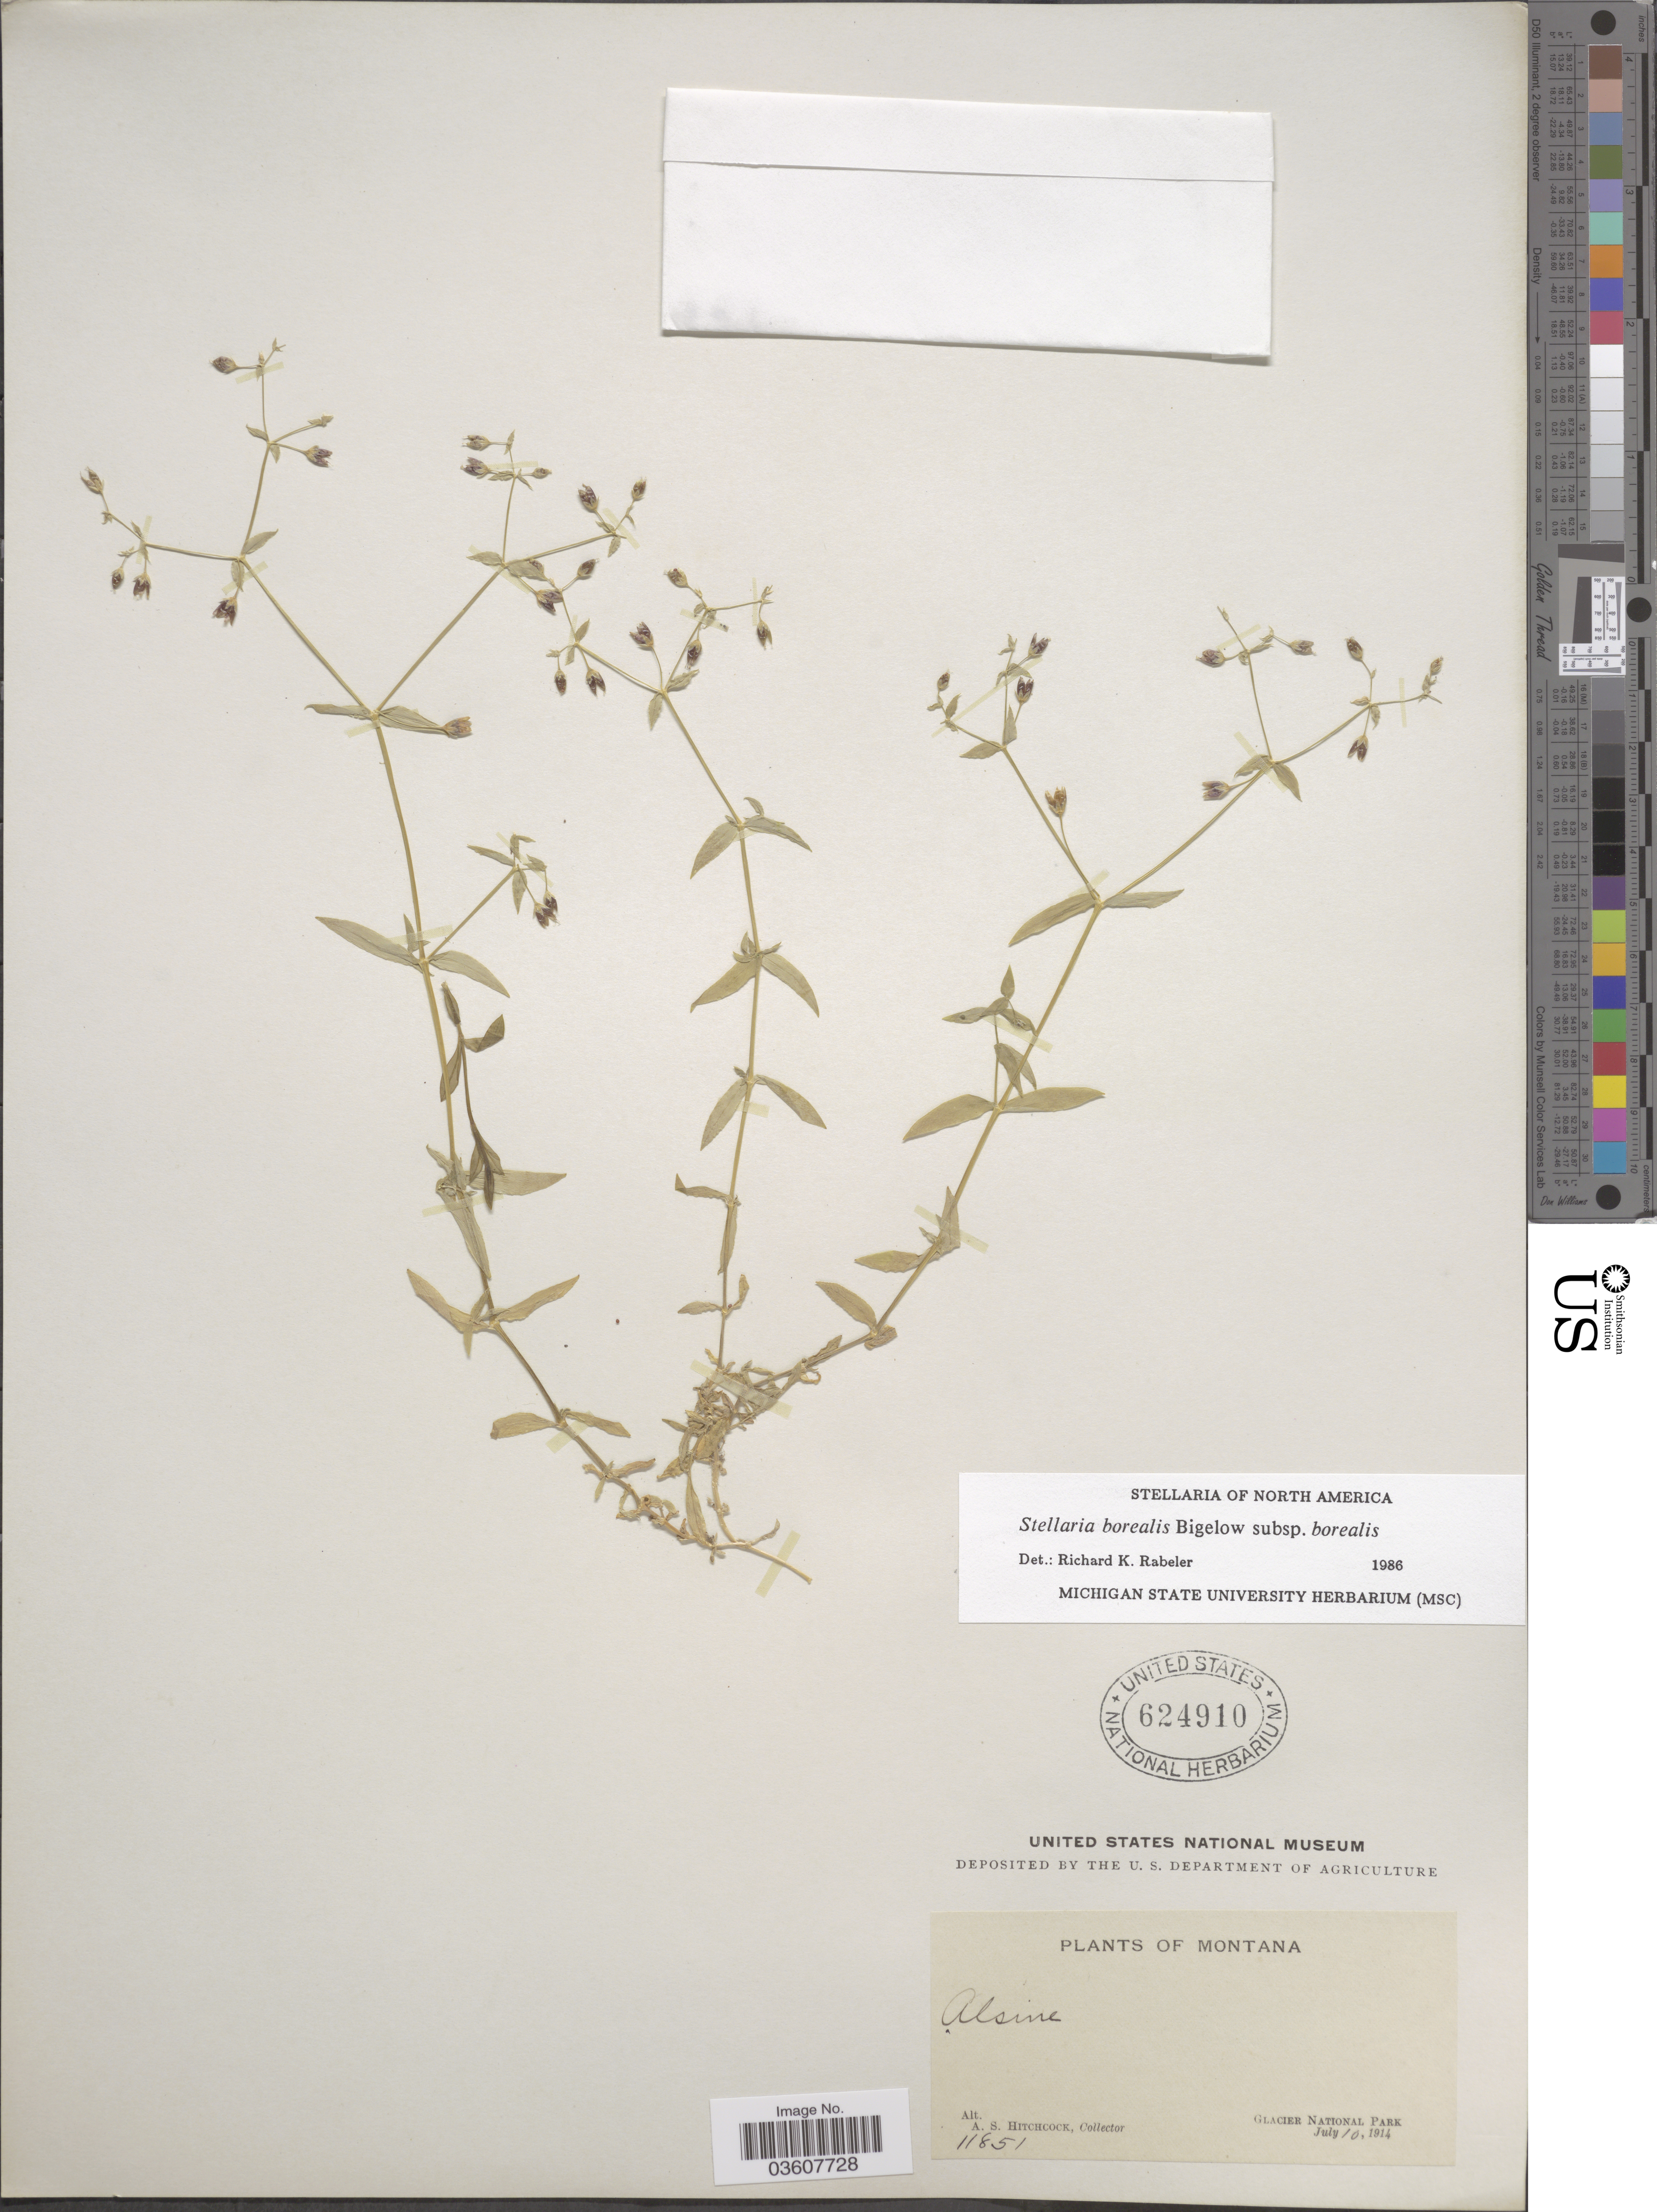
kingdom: Plantae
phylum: Tracheophyta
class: Magnoliopsida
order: Caryophyllales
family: Caryophyllaceae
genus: Stellaria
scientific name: Stellaria borealis subsp. borealis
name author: Bigelow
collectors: A. S. Hitchcock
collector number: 11851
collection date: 1914-07-10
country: United States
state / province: Montana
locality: Glacier National Park.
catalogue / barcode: US 624910